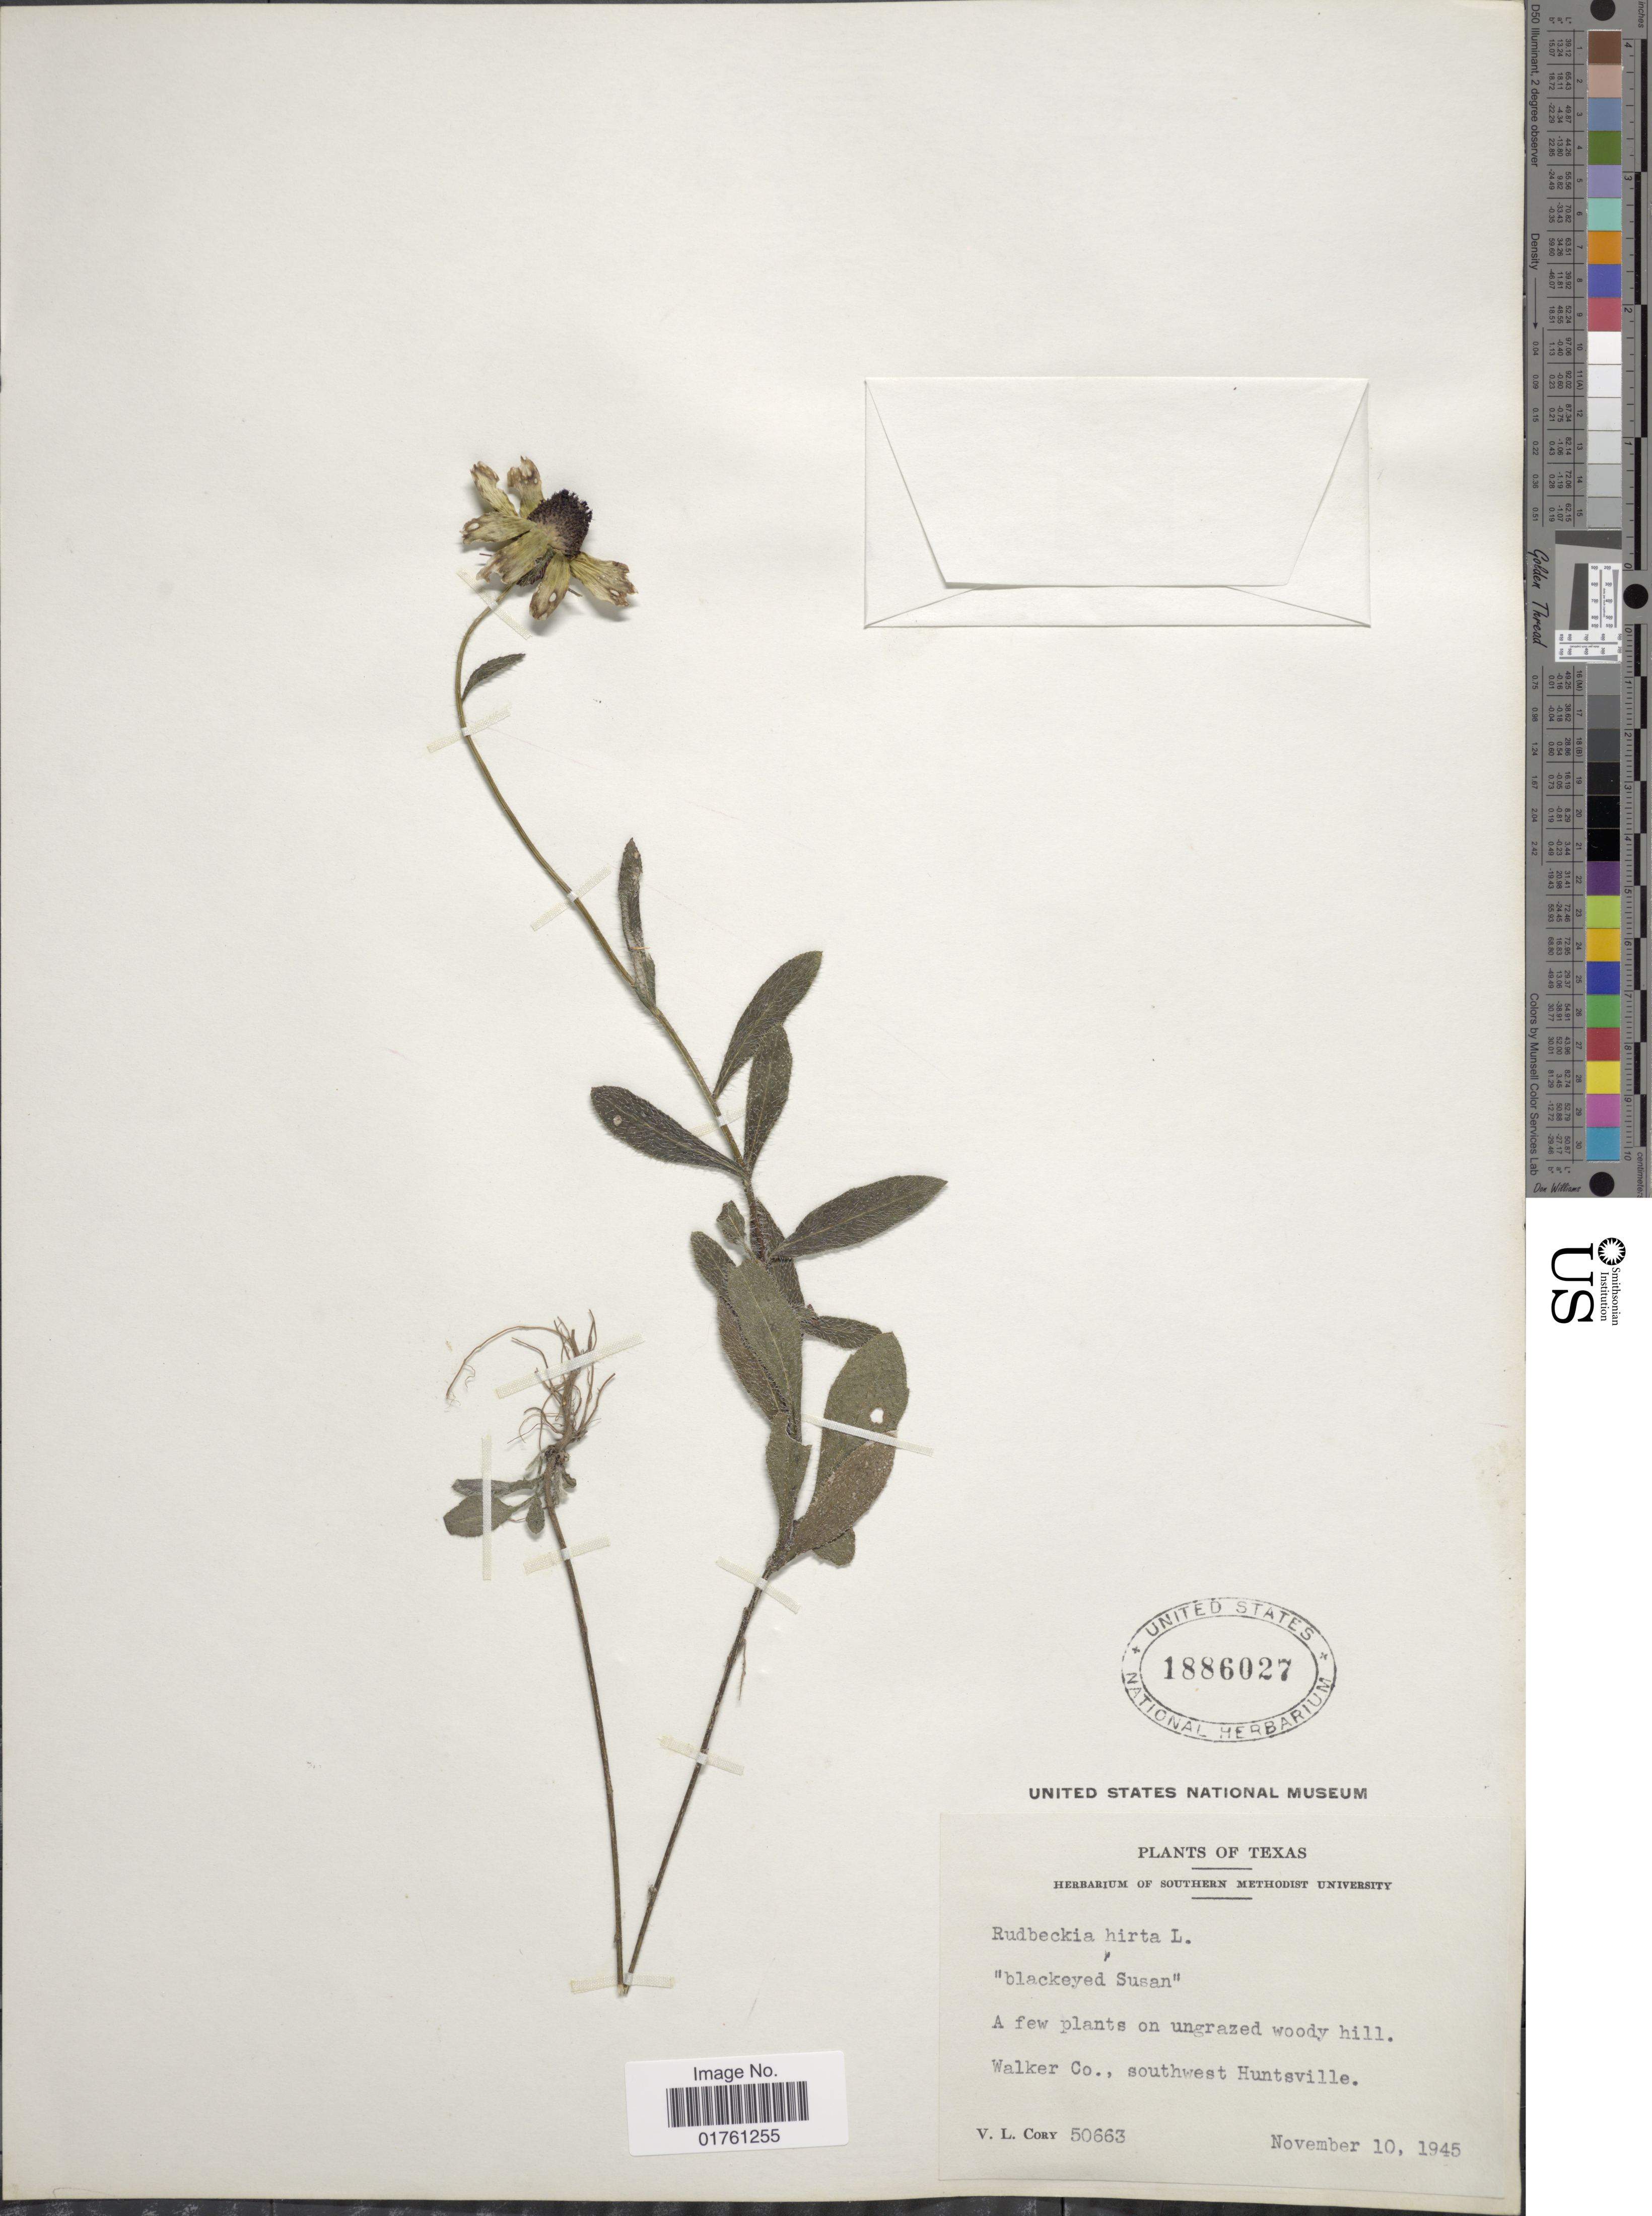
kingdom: Plantae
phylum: Tracheophyta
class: Magnoliopsida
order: Asterales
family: Asteraceae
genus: Rudbeckia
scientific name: Rudbeckia hirta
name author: L.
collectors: V. Cory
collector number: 50663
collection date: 1945-11-10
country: United States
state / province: Texas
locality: A few plants on ungrazed woody hill. Walker Co., southwest Huntsville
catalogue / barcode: US 1886027